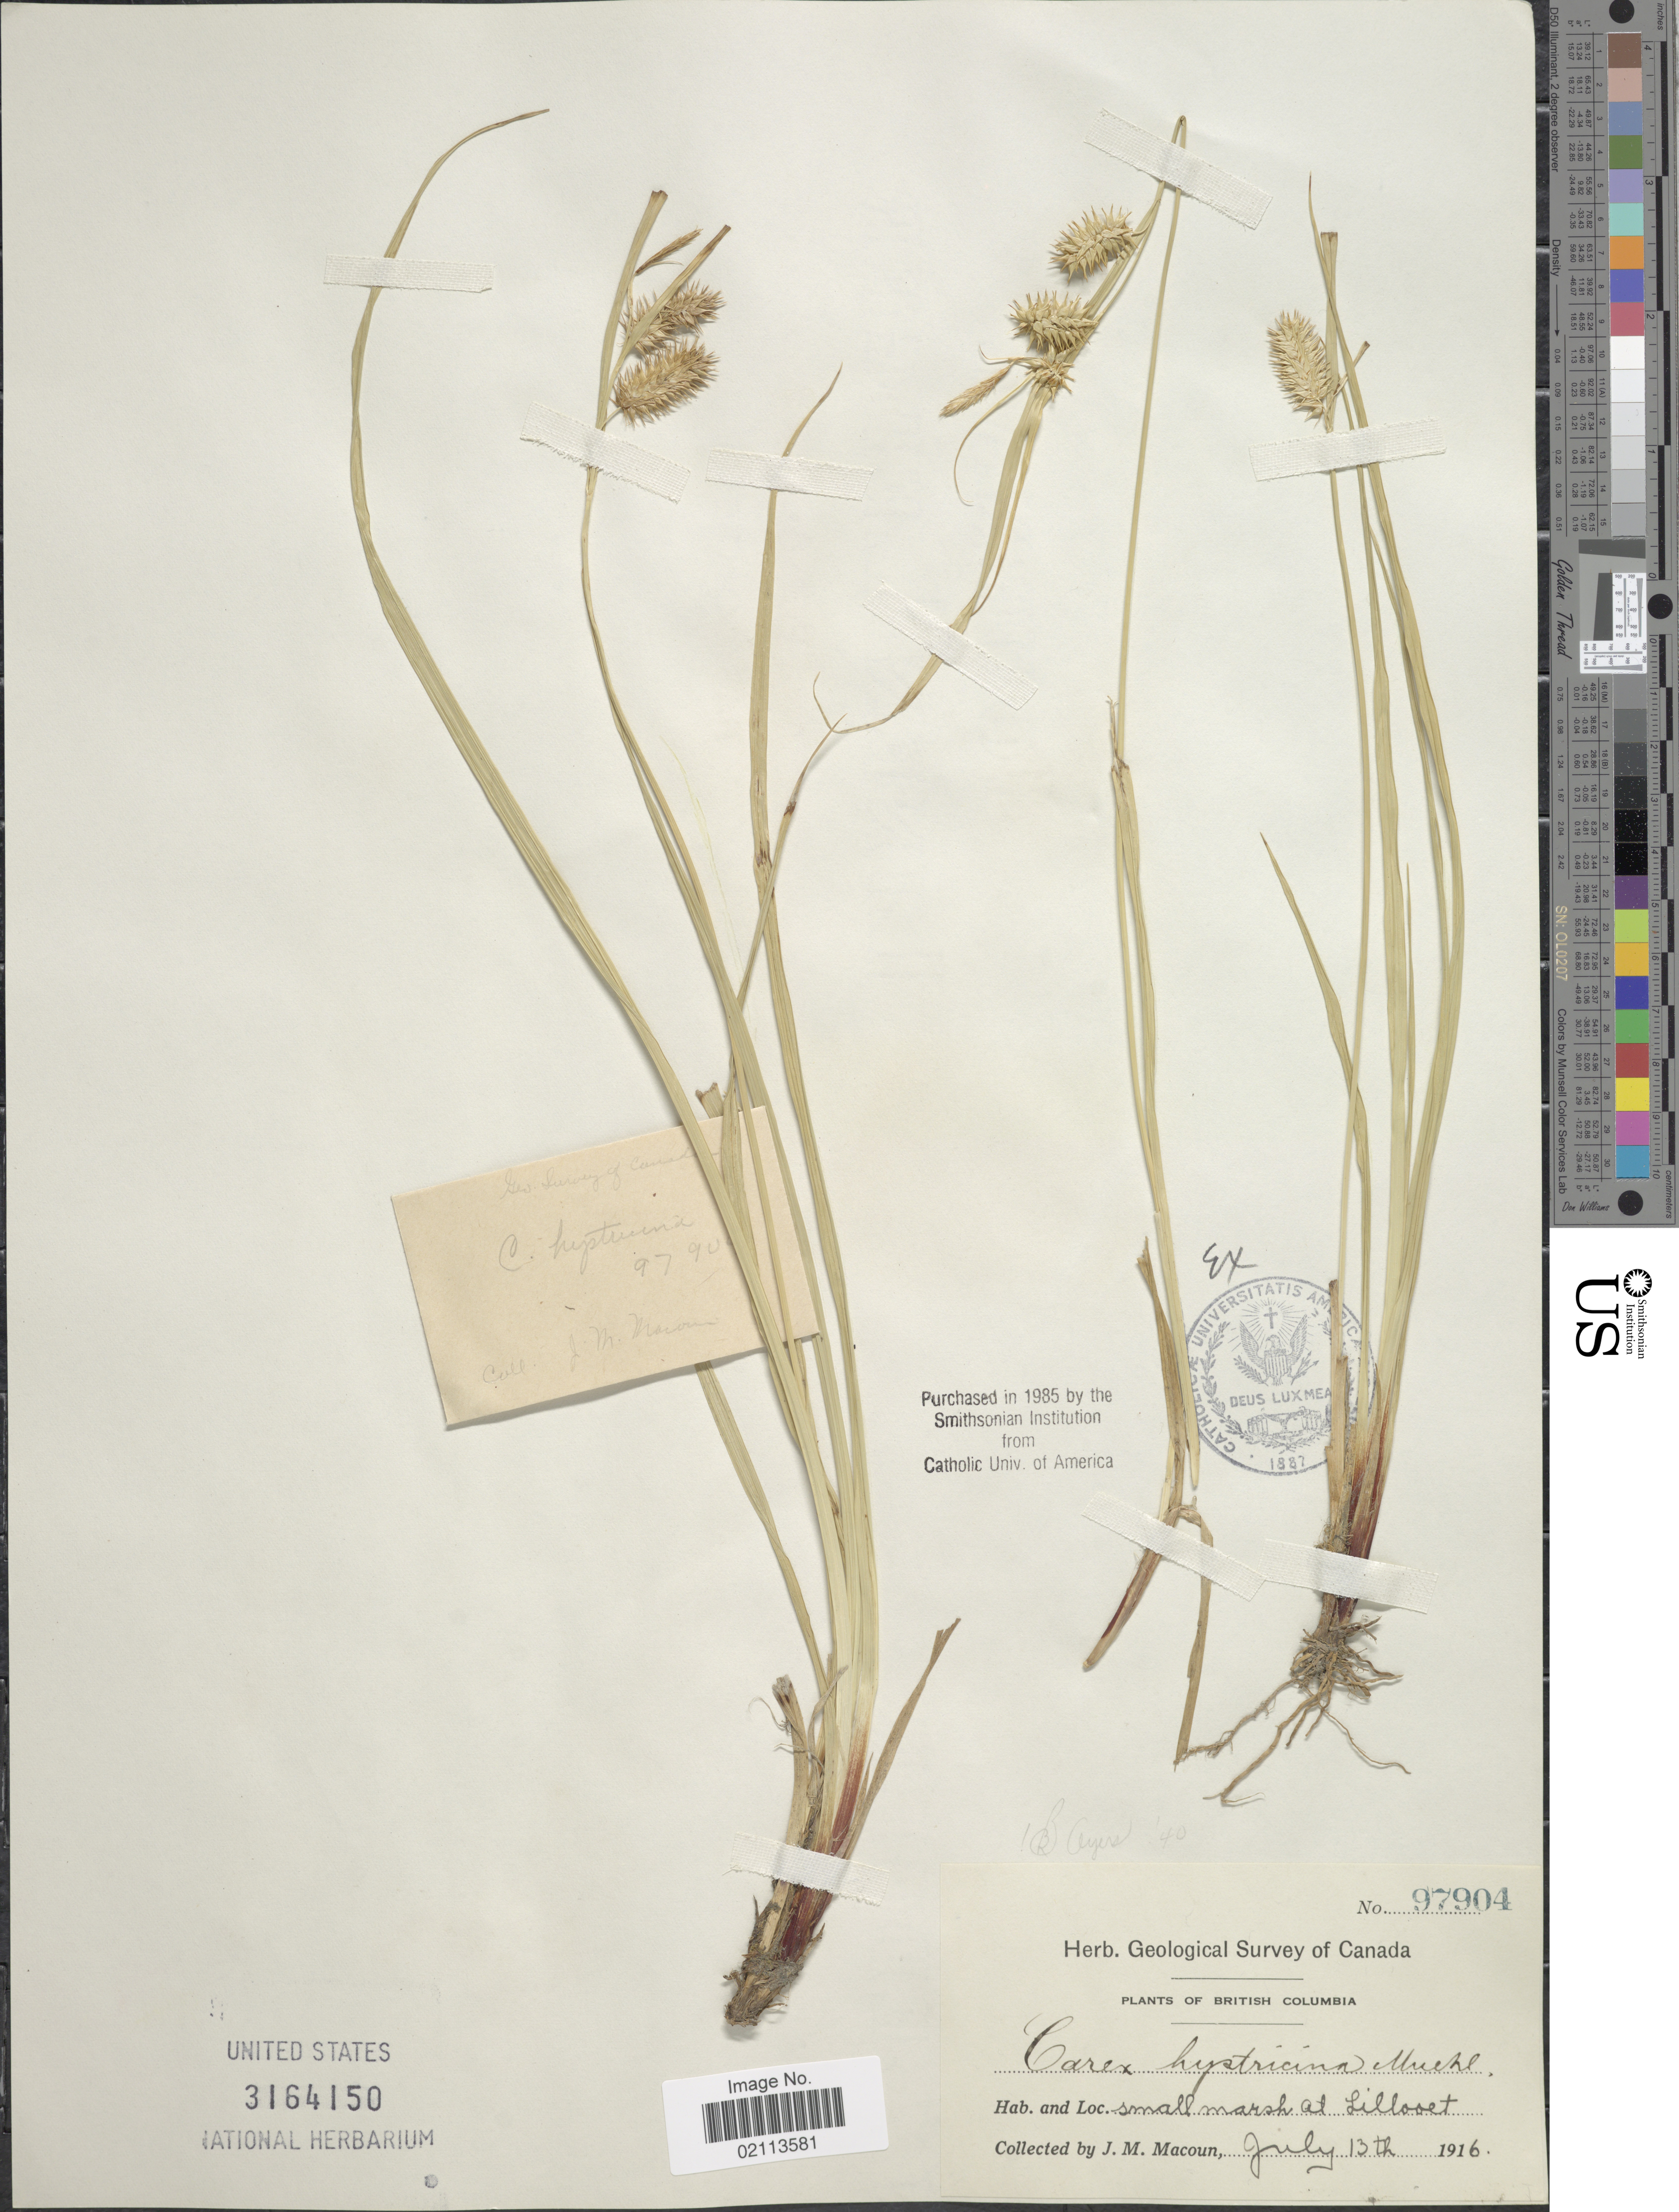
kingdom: Plantae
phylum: Tracheophyta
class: Liliopsida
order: Poales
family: Cyperaceae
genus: Carex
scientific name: Carex hystericina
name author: Muhl. ex Willd.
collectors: J. M. Macoun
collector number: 97904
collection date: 1916-07-13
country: Canada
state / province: British Columbia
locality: Small marsh at Lillooet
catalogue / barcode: US 3164150